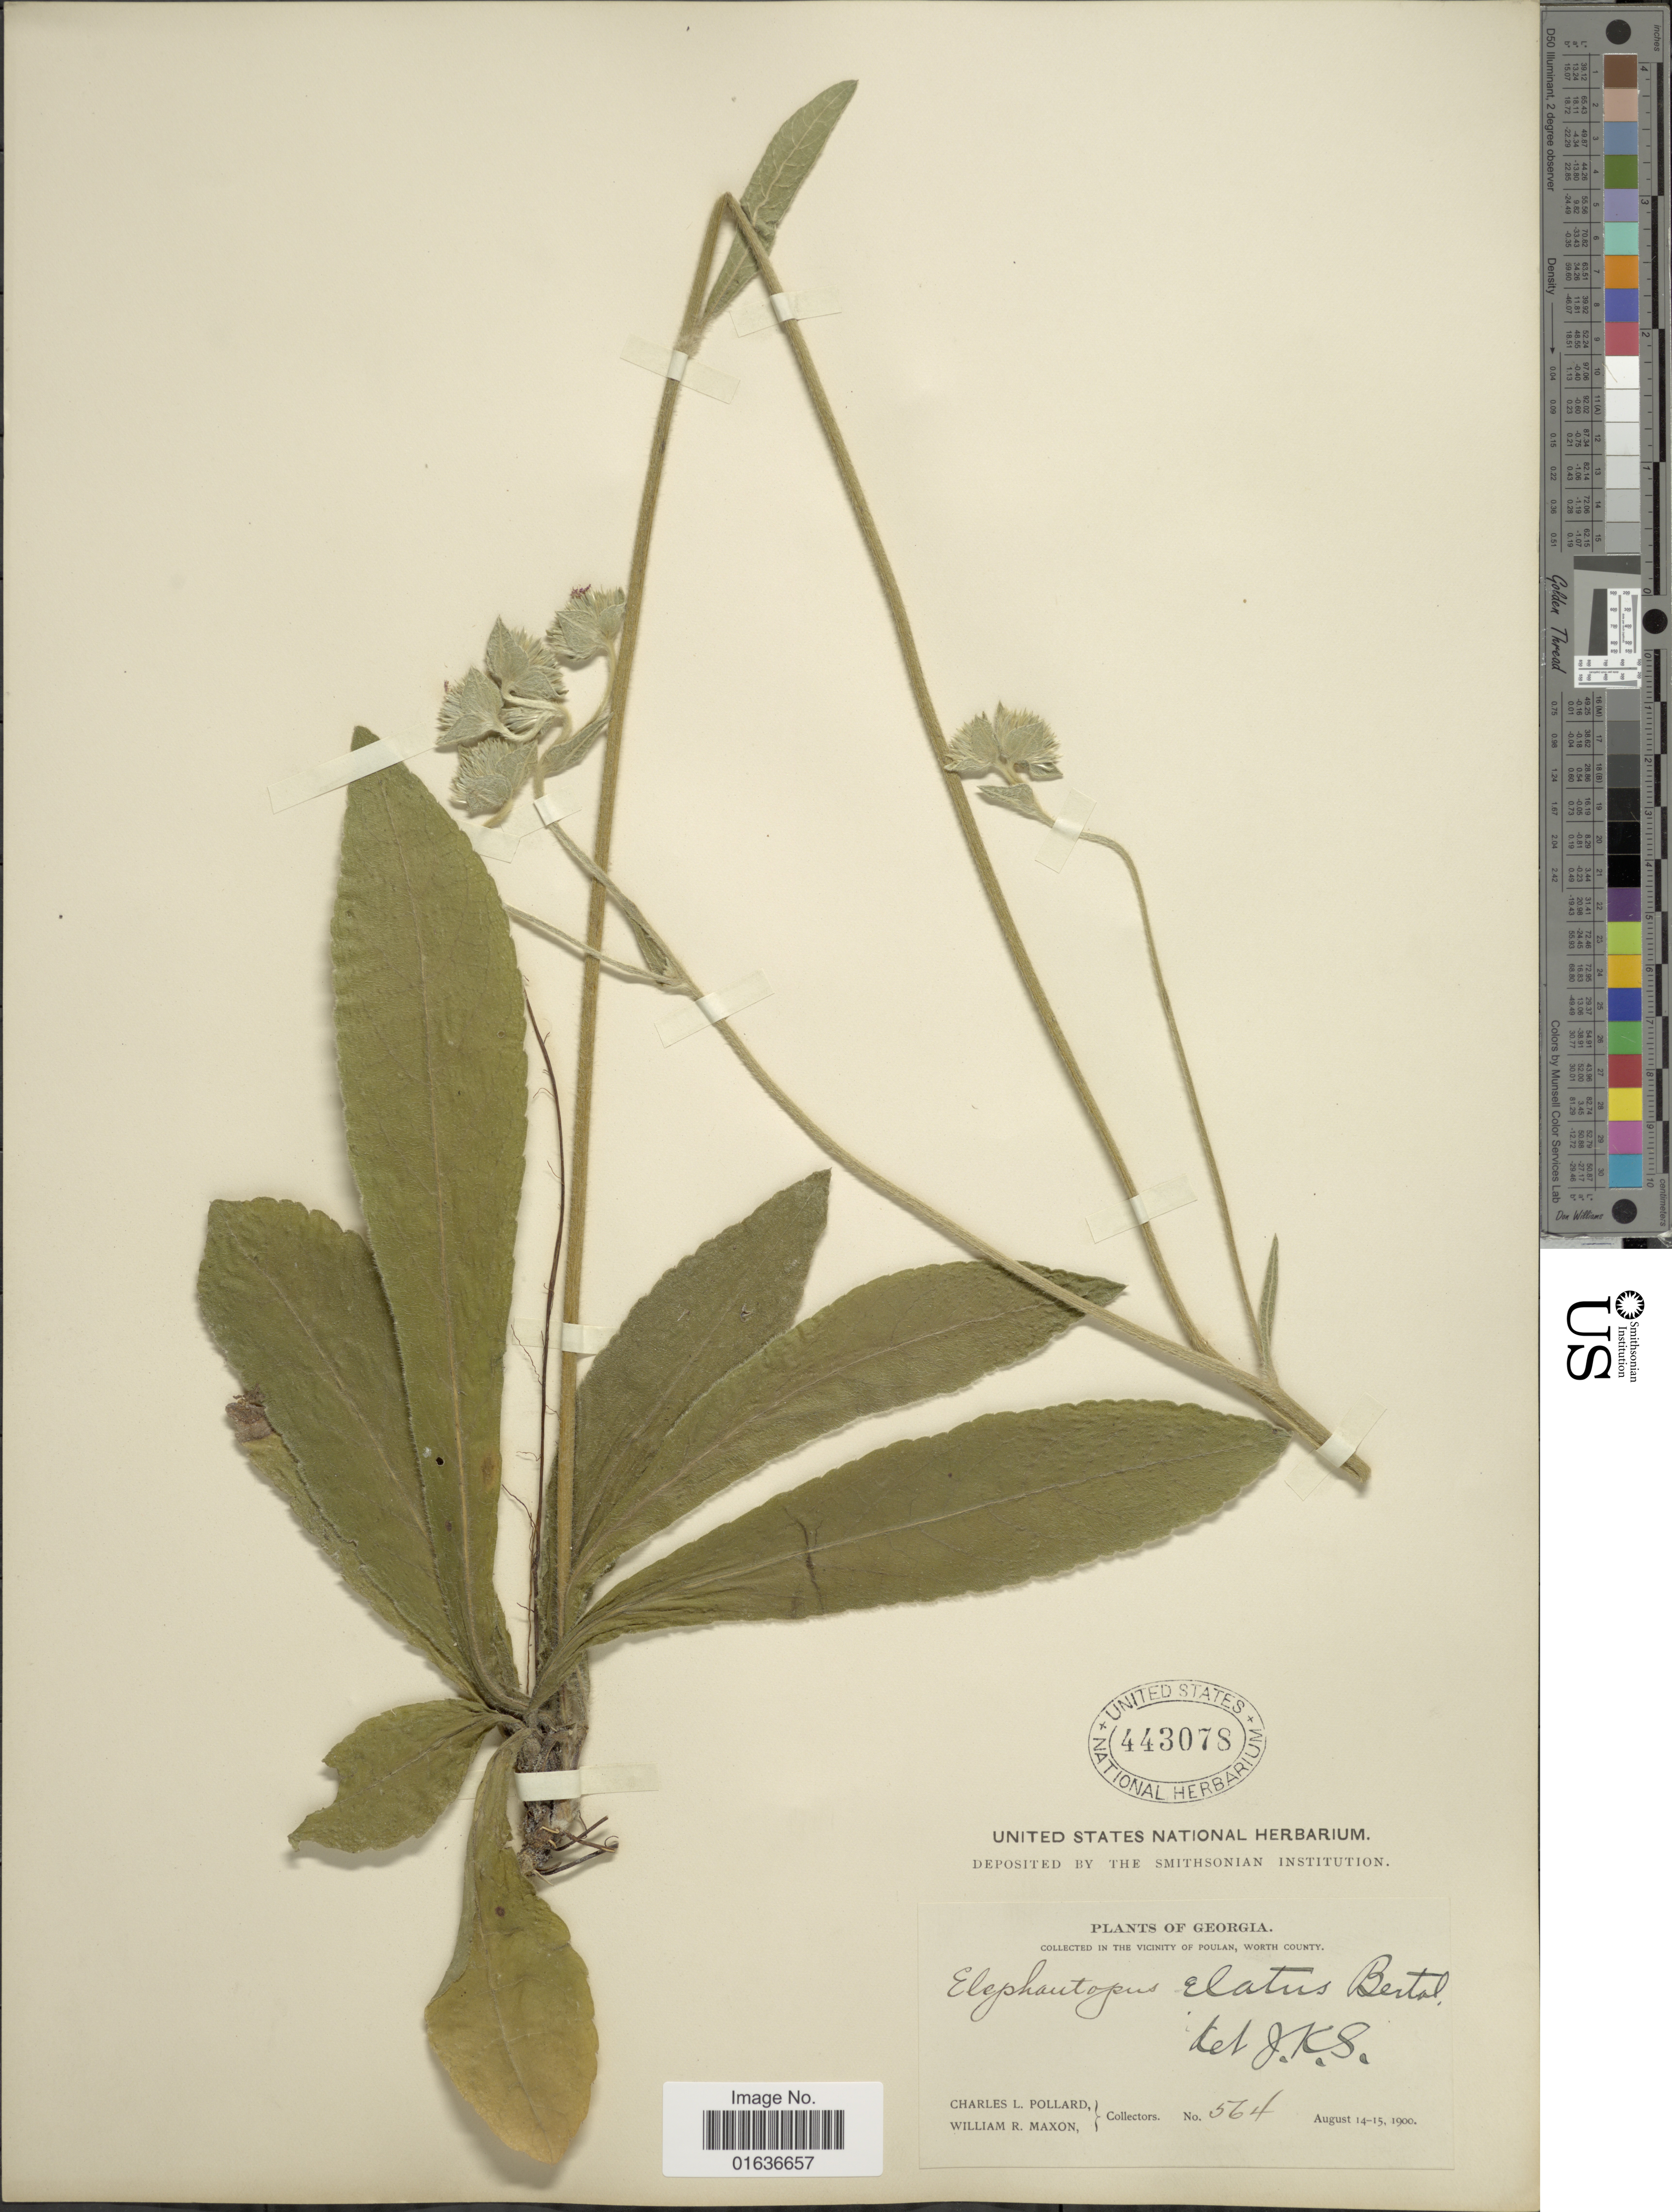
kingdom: Plantae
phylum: Tracheophyta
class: Magnoliopsida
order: Asterales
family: Asteraceae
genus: Elephantopus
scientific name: Elephantopus elatus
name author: Bertol.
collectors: C. L. Pollard & W. R. Maxon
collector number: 564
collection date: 1900-08-14/1900-08-15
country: United States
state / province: Georgia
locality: Vicinity of Poulan, Worth County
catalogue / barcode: US 443078